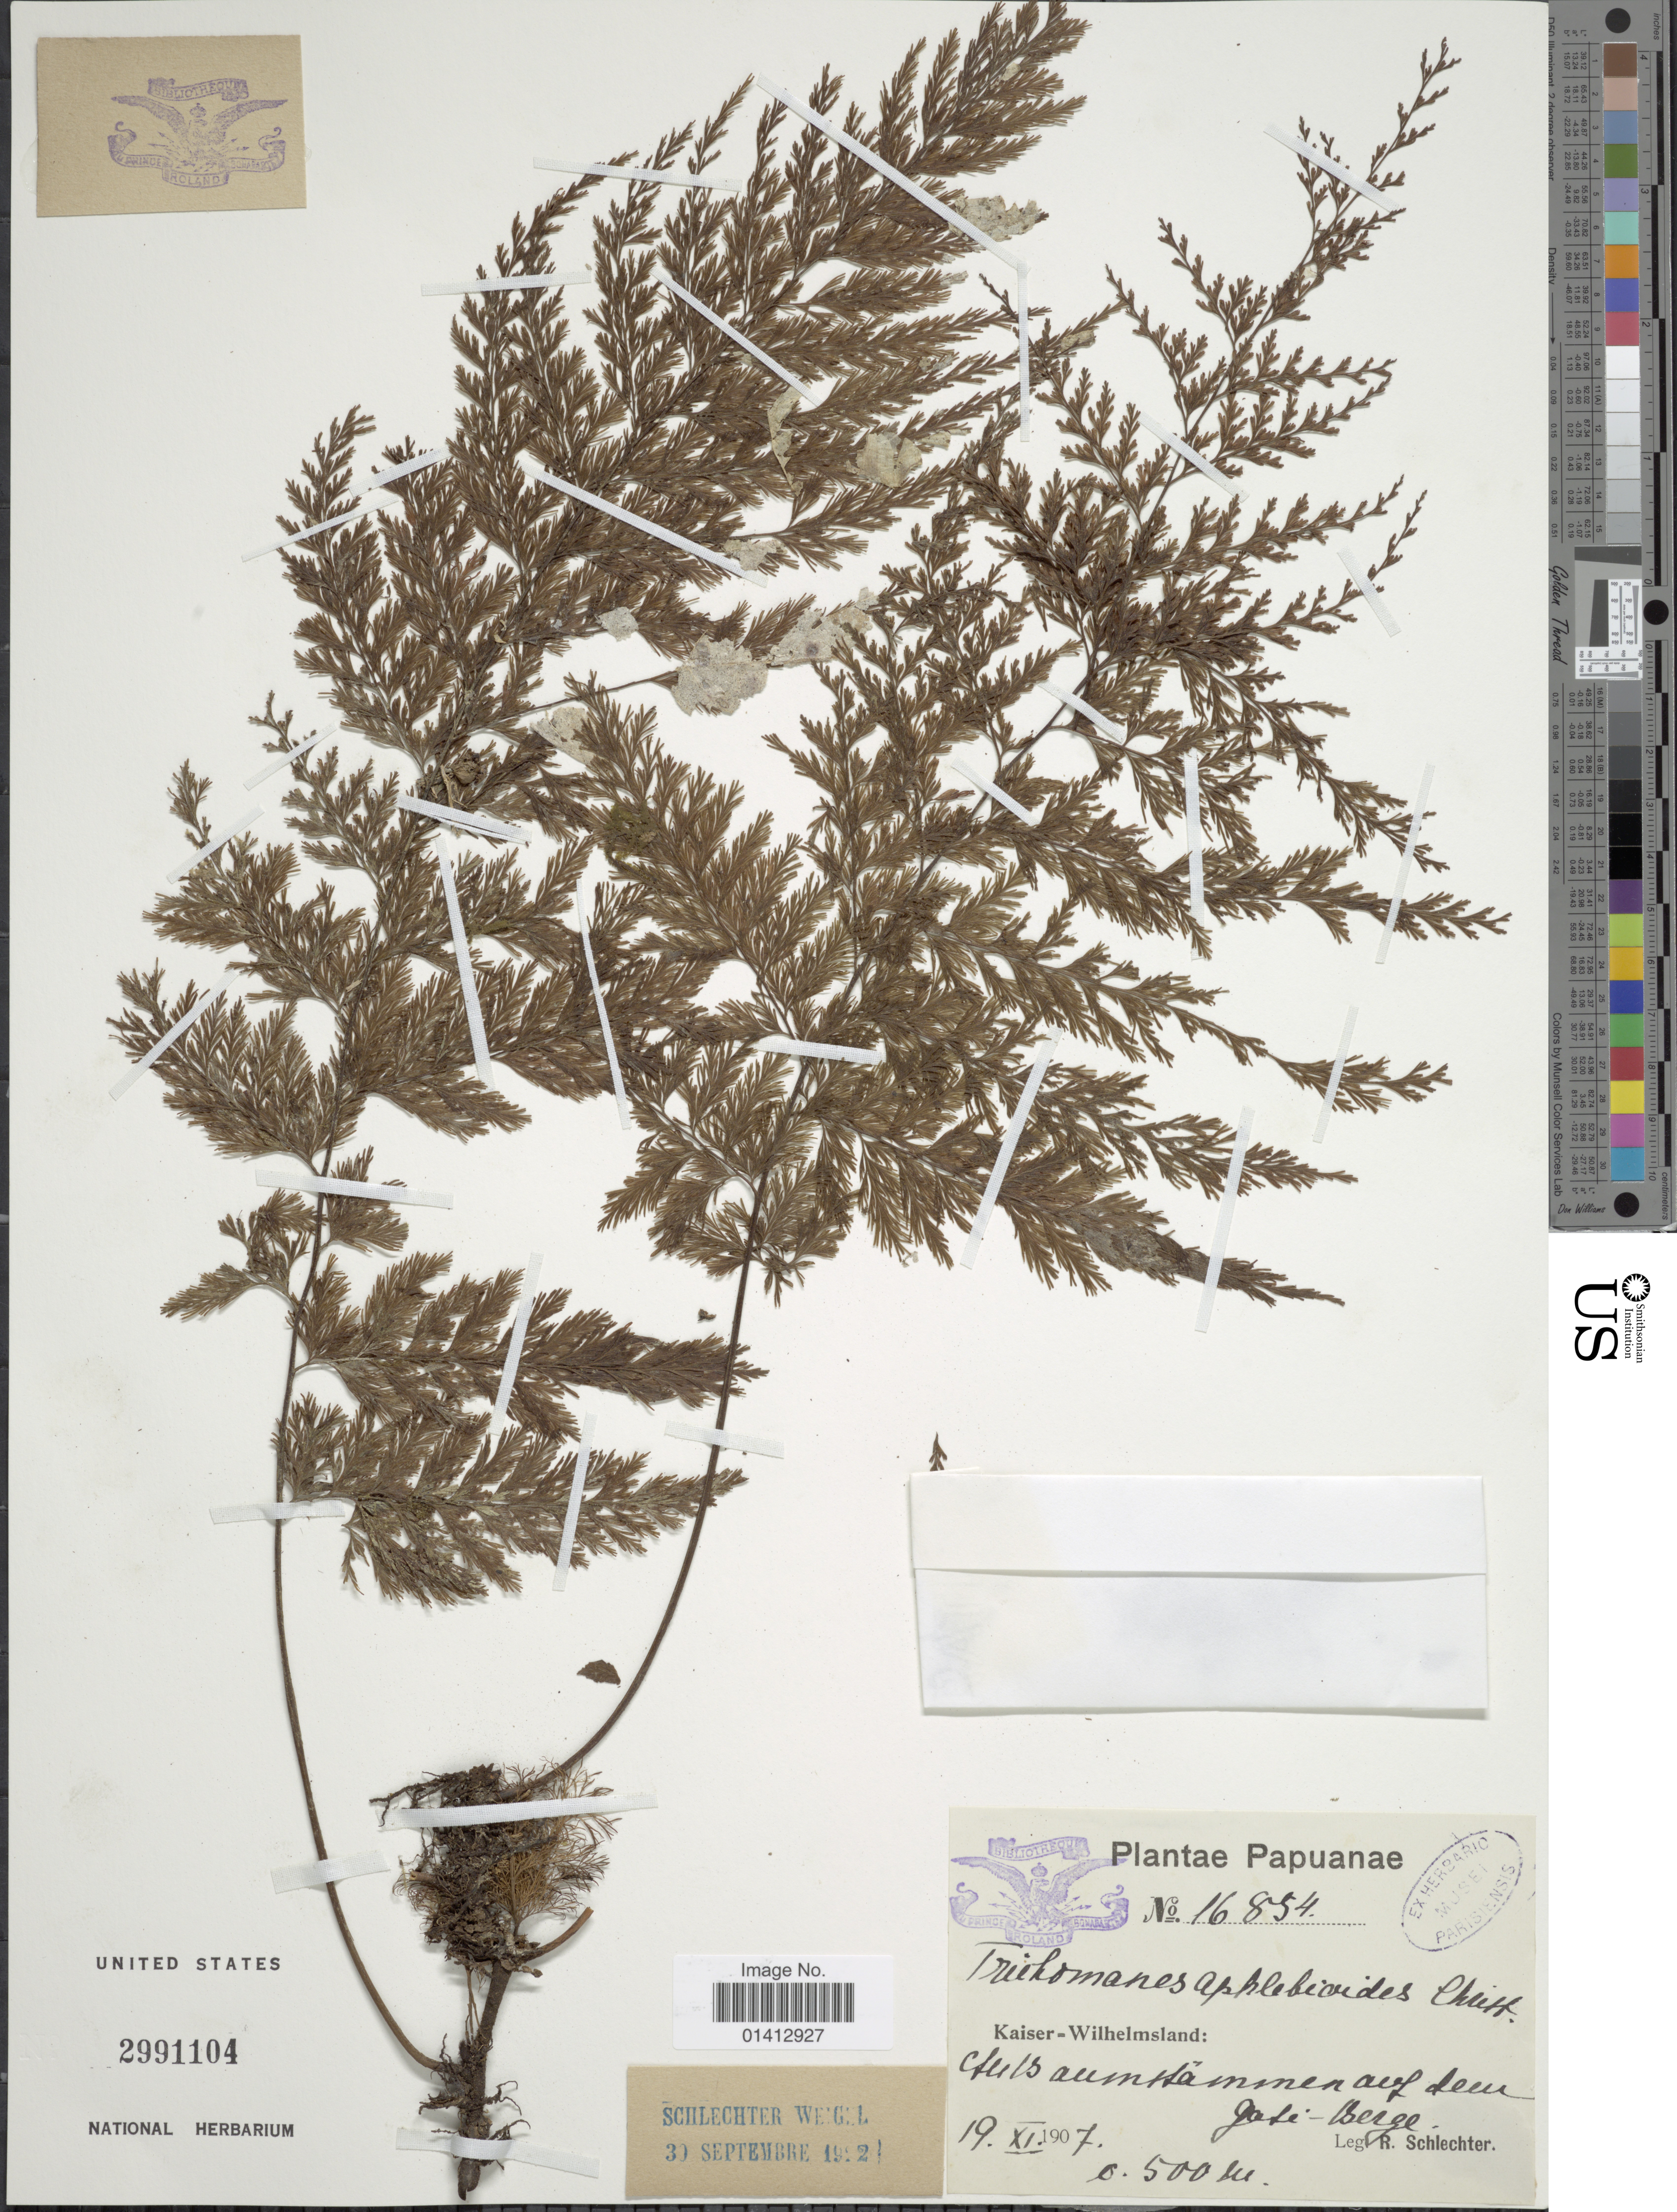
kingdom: Plantae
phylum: Tracheophyta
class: Polypodiopsida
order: Hymenophyllales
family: Hymenophyllaceae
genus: Crepidomanes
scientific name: Crepidomanes aphlebioides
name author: (Christ) I.M. Turner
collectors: F. R. R. Schlechter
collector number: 16854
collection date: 1907-11-19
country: Papua New Guinea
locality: Kaiser-Wilhelmsland: An Baumstämmen auf dem Gati-Berge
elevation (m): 500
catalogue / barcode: US 2991104